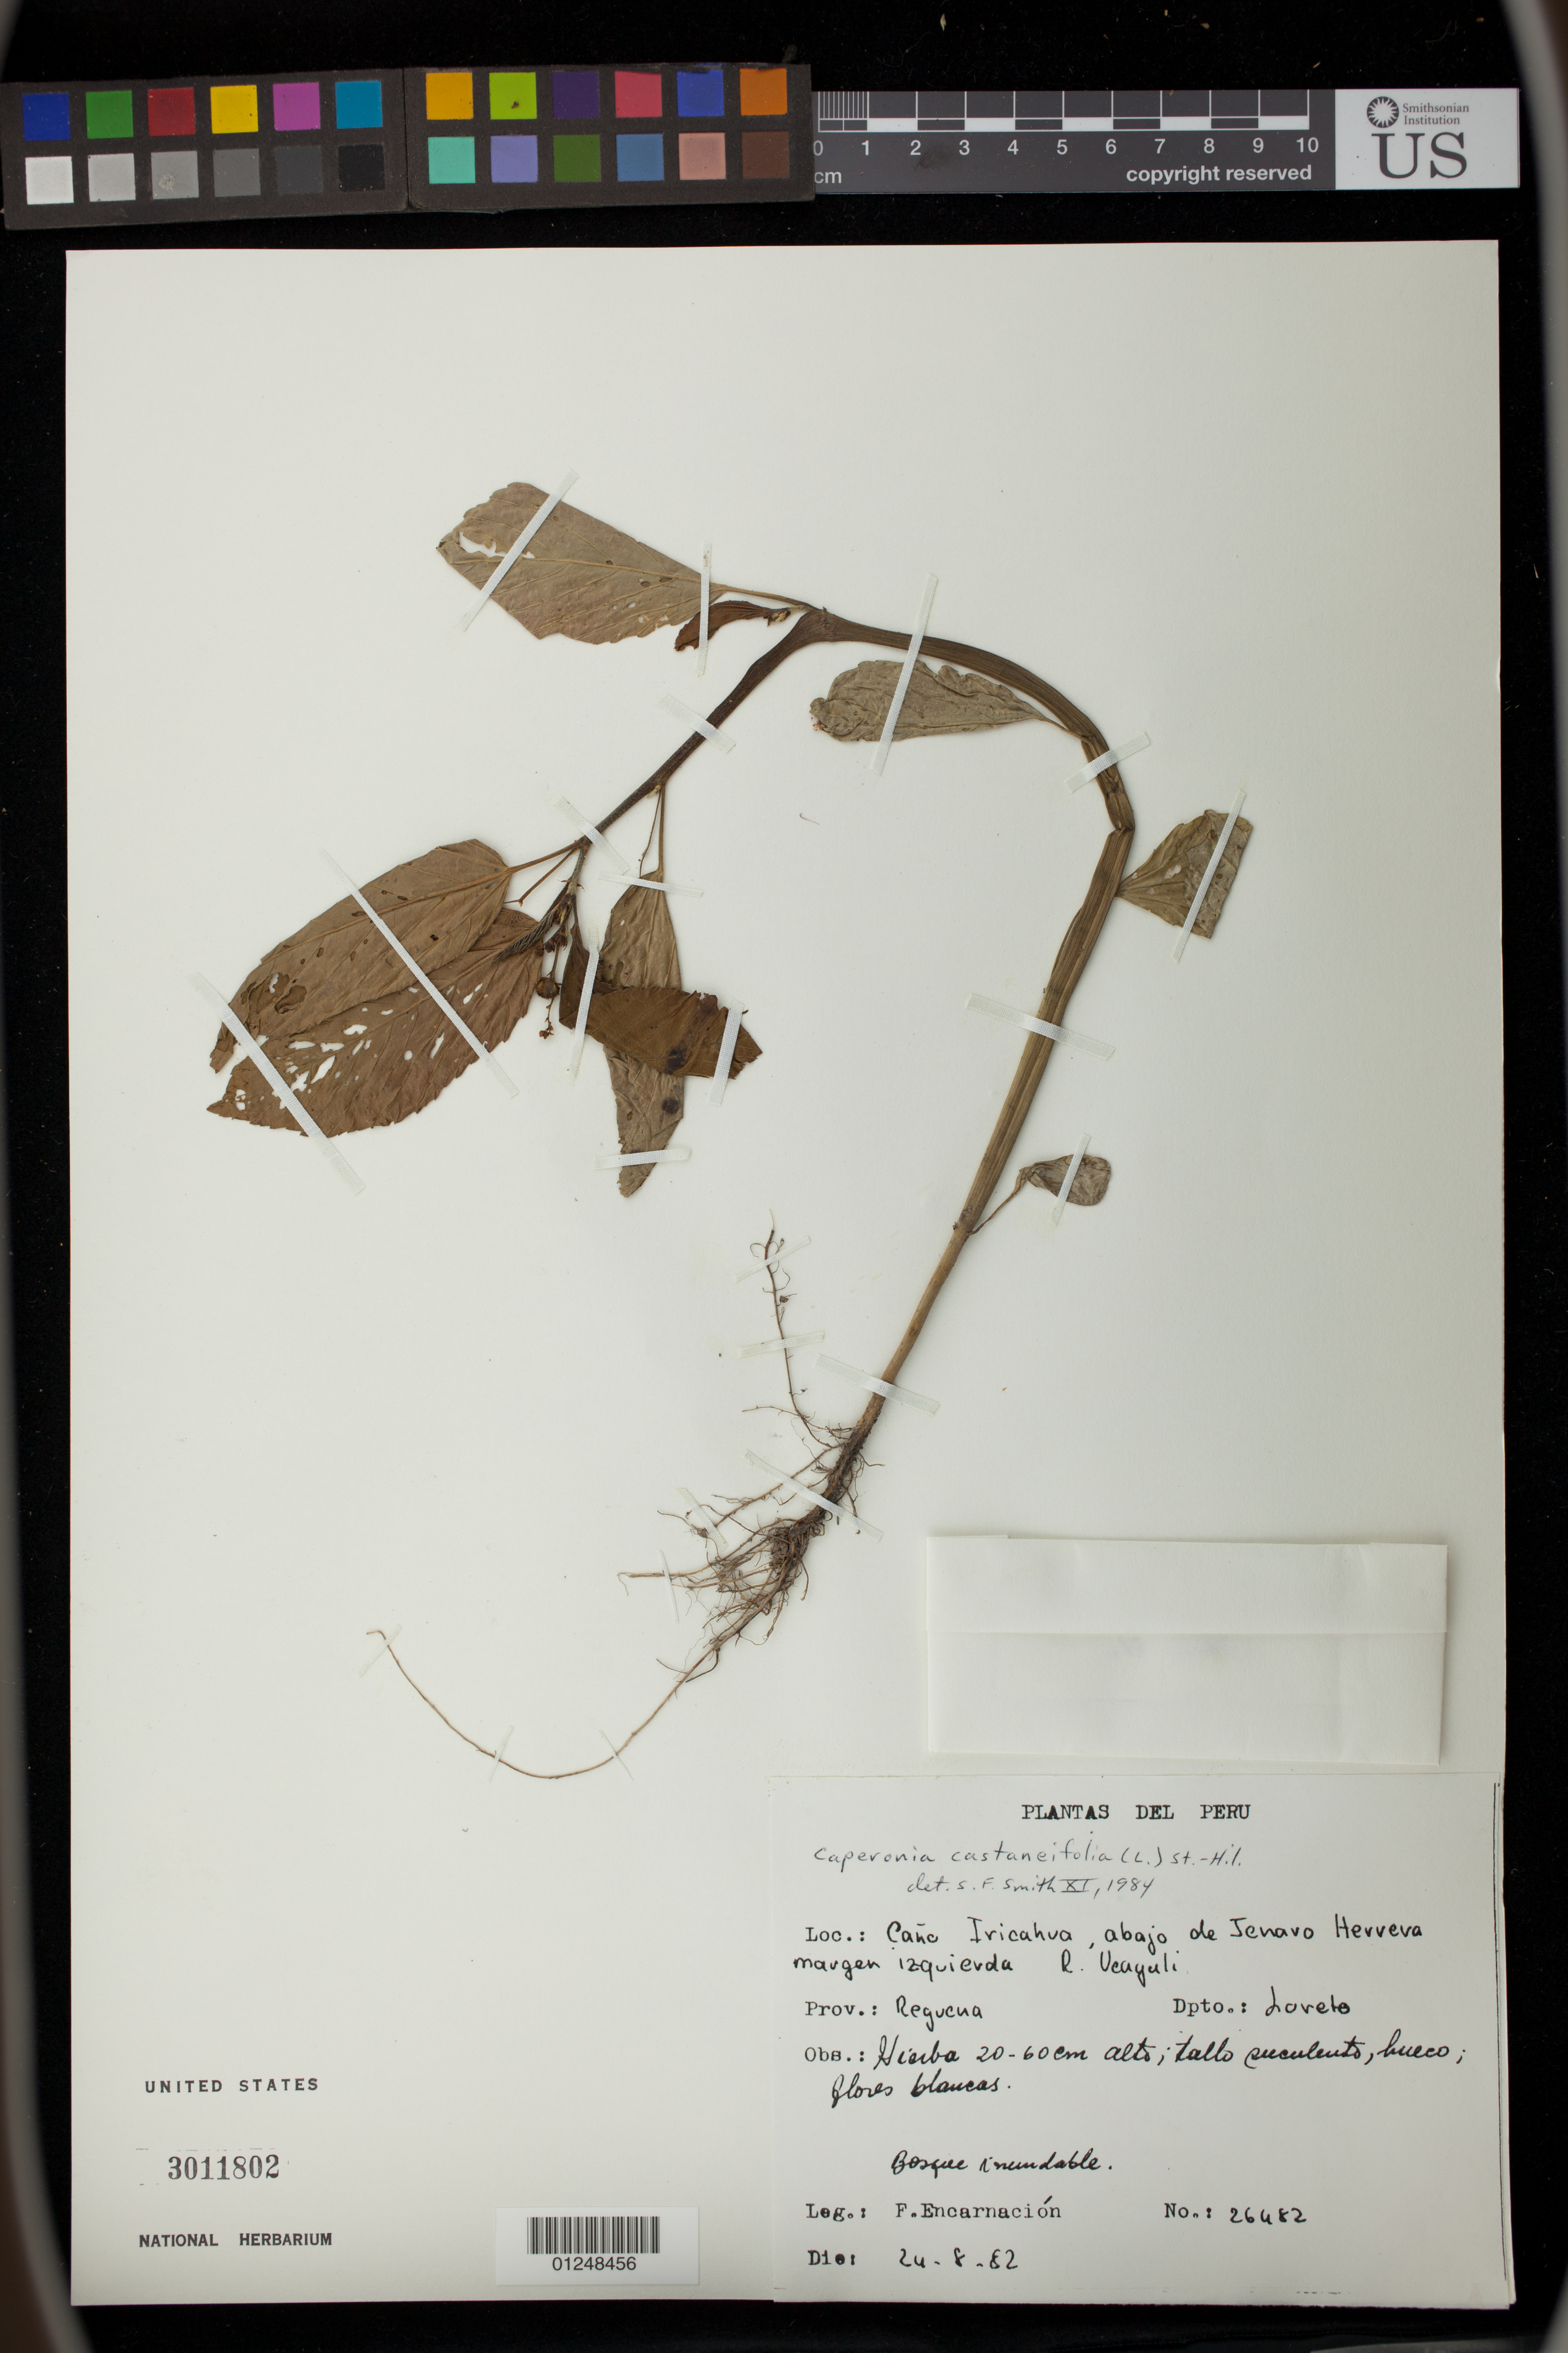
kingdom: Plantae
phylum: Tracheophyta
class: Magnoliopsida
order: Malpighiales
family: Euphorbiaceae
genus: Caperonia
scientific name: Caperonia castaneifolia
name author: (L.) A. St.-Hil.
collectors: L. Encarnación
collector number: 26482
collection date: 1982-08-24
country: Peru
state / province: Loreto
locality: Requena, Cano Iricahua, abajo de Jenaro Herrera margen 12-quierda R. Ucayali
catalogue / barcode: US 3011802